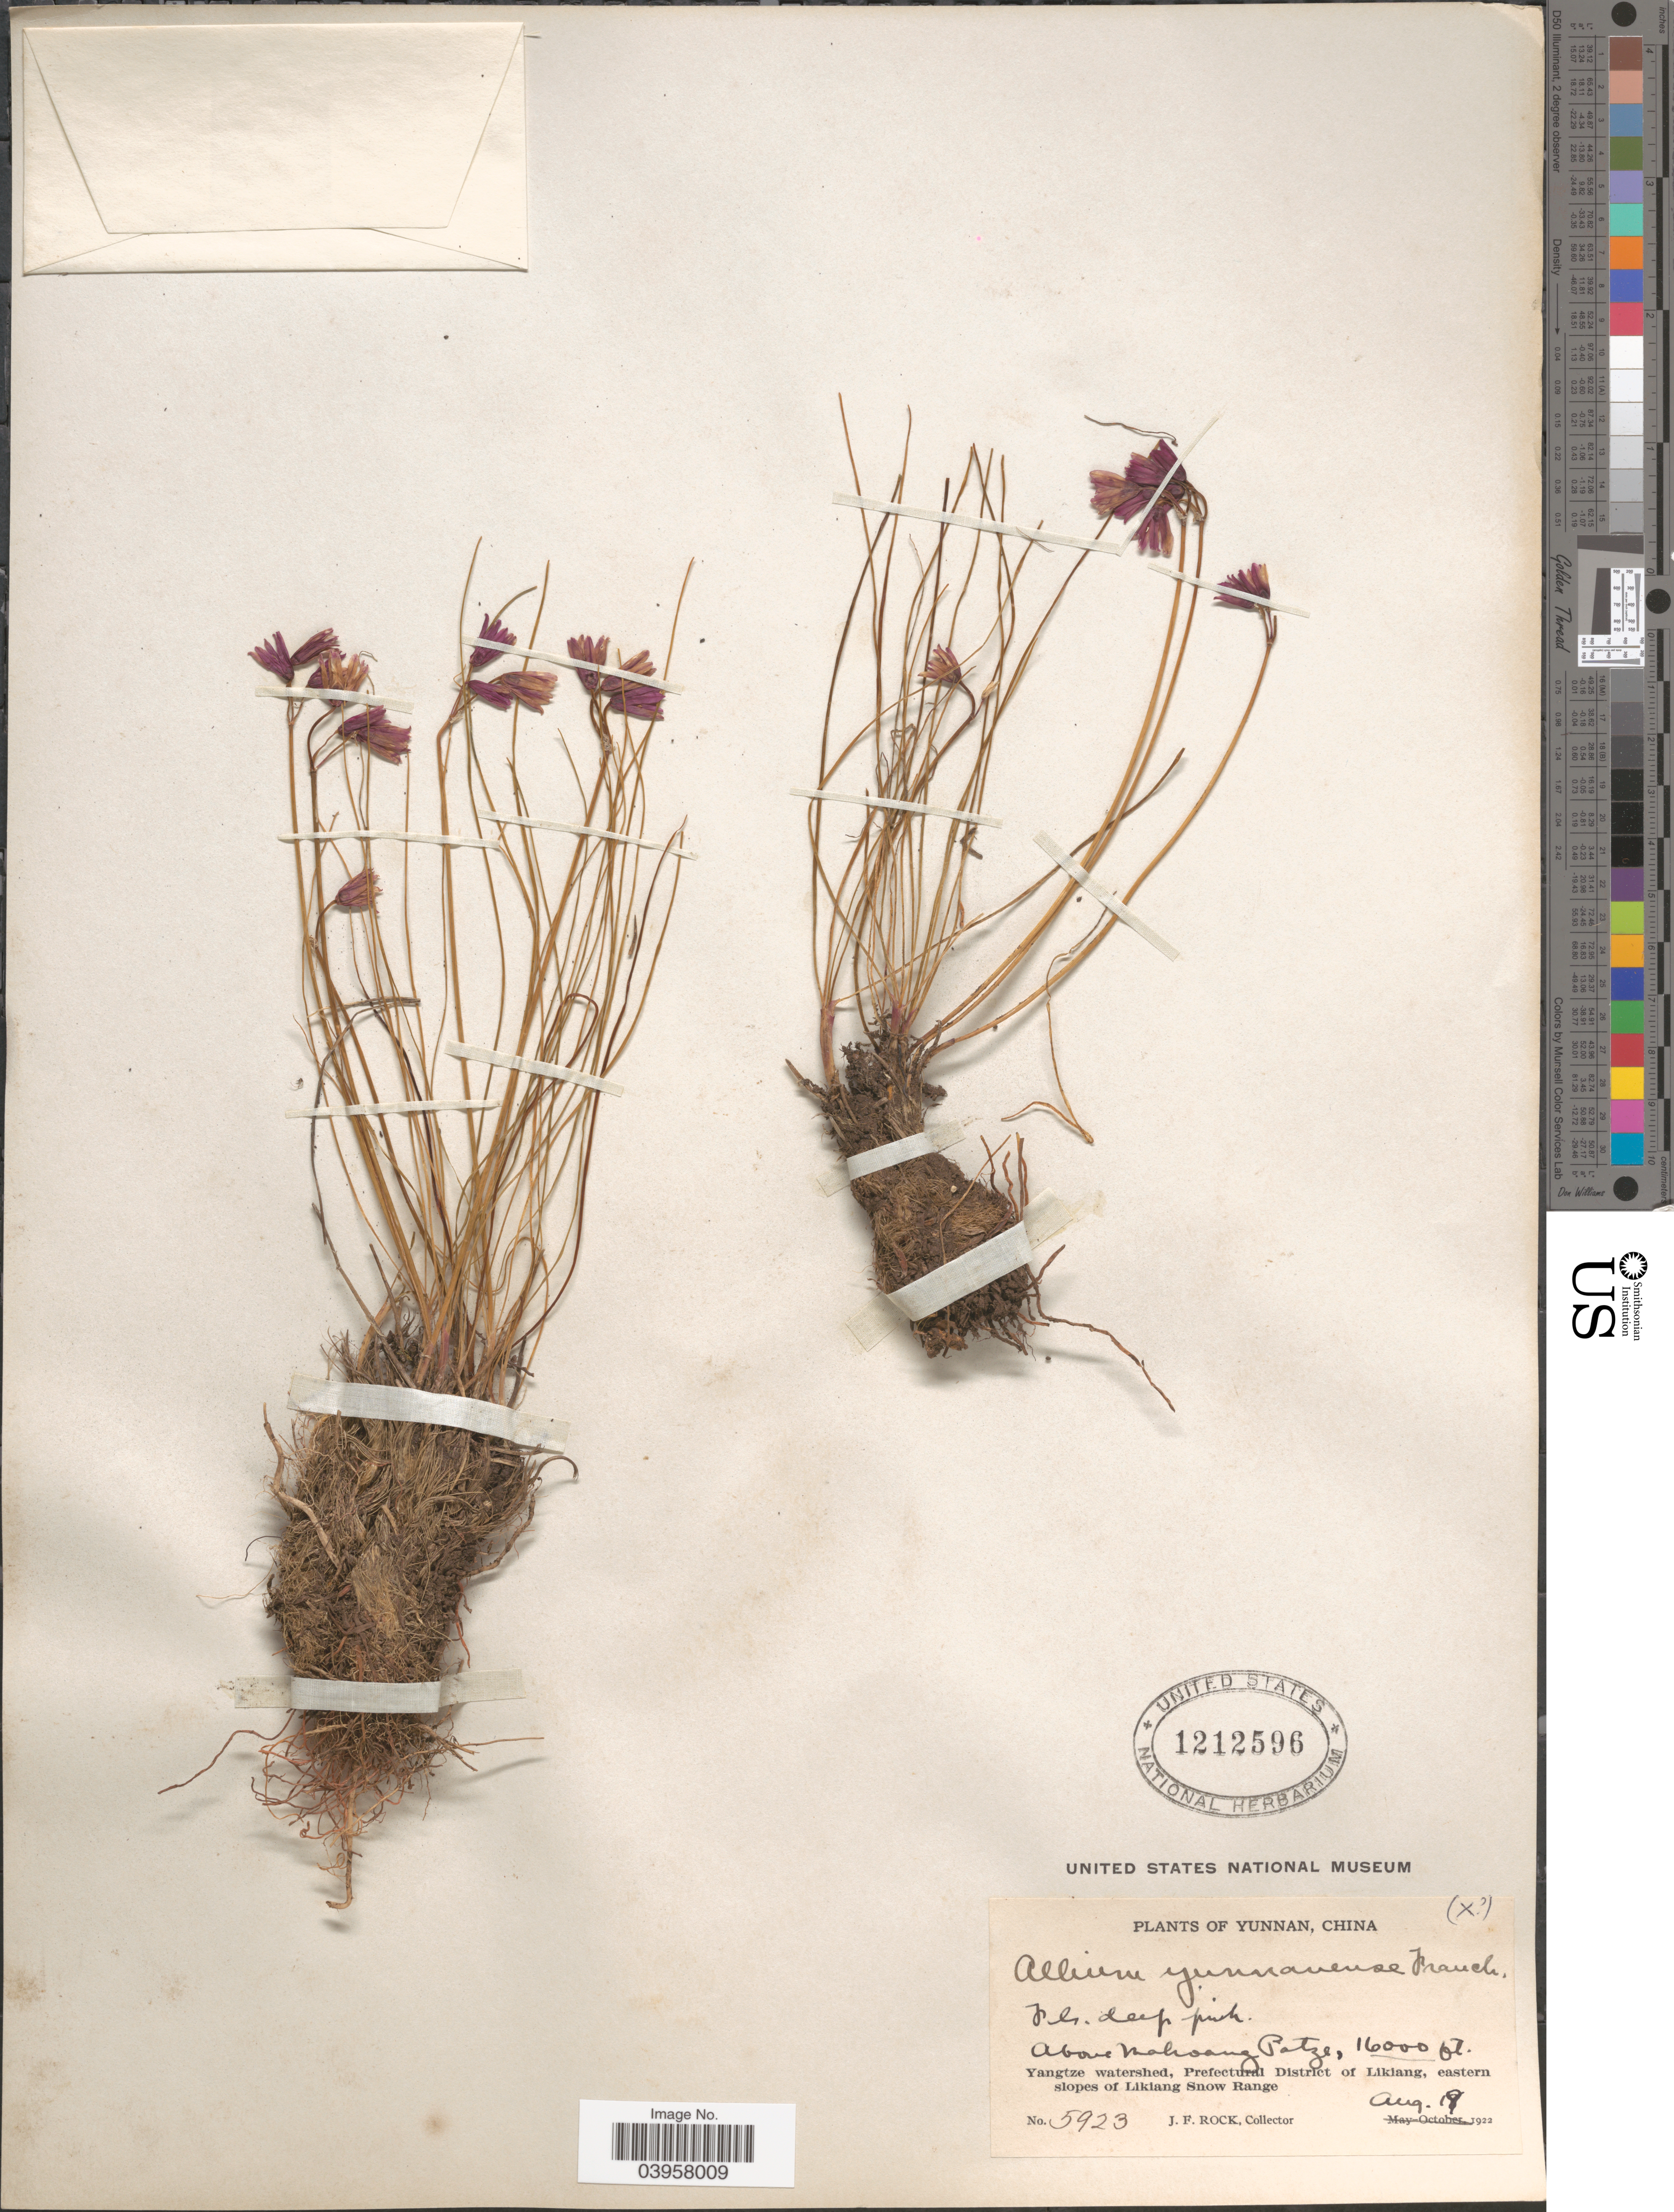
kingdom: Plantae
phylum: Tracheophyta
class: Liliopsida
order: Asparagales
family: Amaryllidaceae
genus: Allium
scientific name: Allium yunnanense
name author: Diels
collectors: J. Rock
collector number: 5923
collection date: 1922-08-18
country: China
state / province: Yunnan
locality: Above Mahoang Patze. Yangtze watershed, Prefectural District of Likiang, eastern slopes of Likiang Snow Range.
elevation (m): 4877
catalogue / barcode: US 1212596